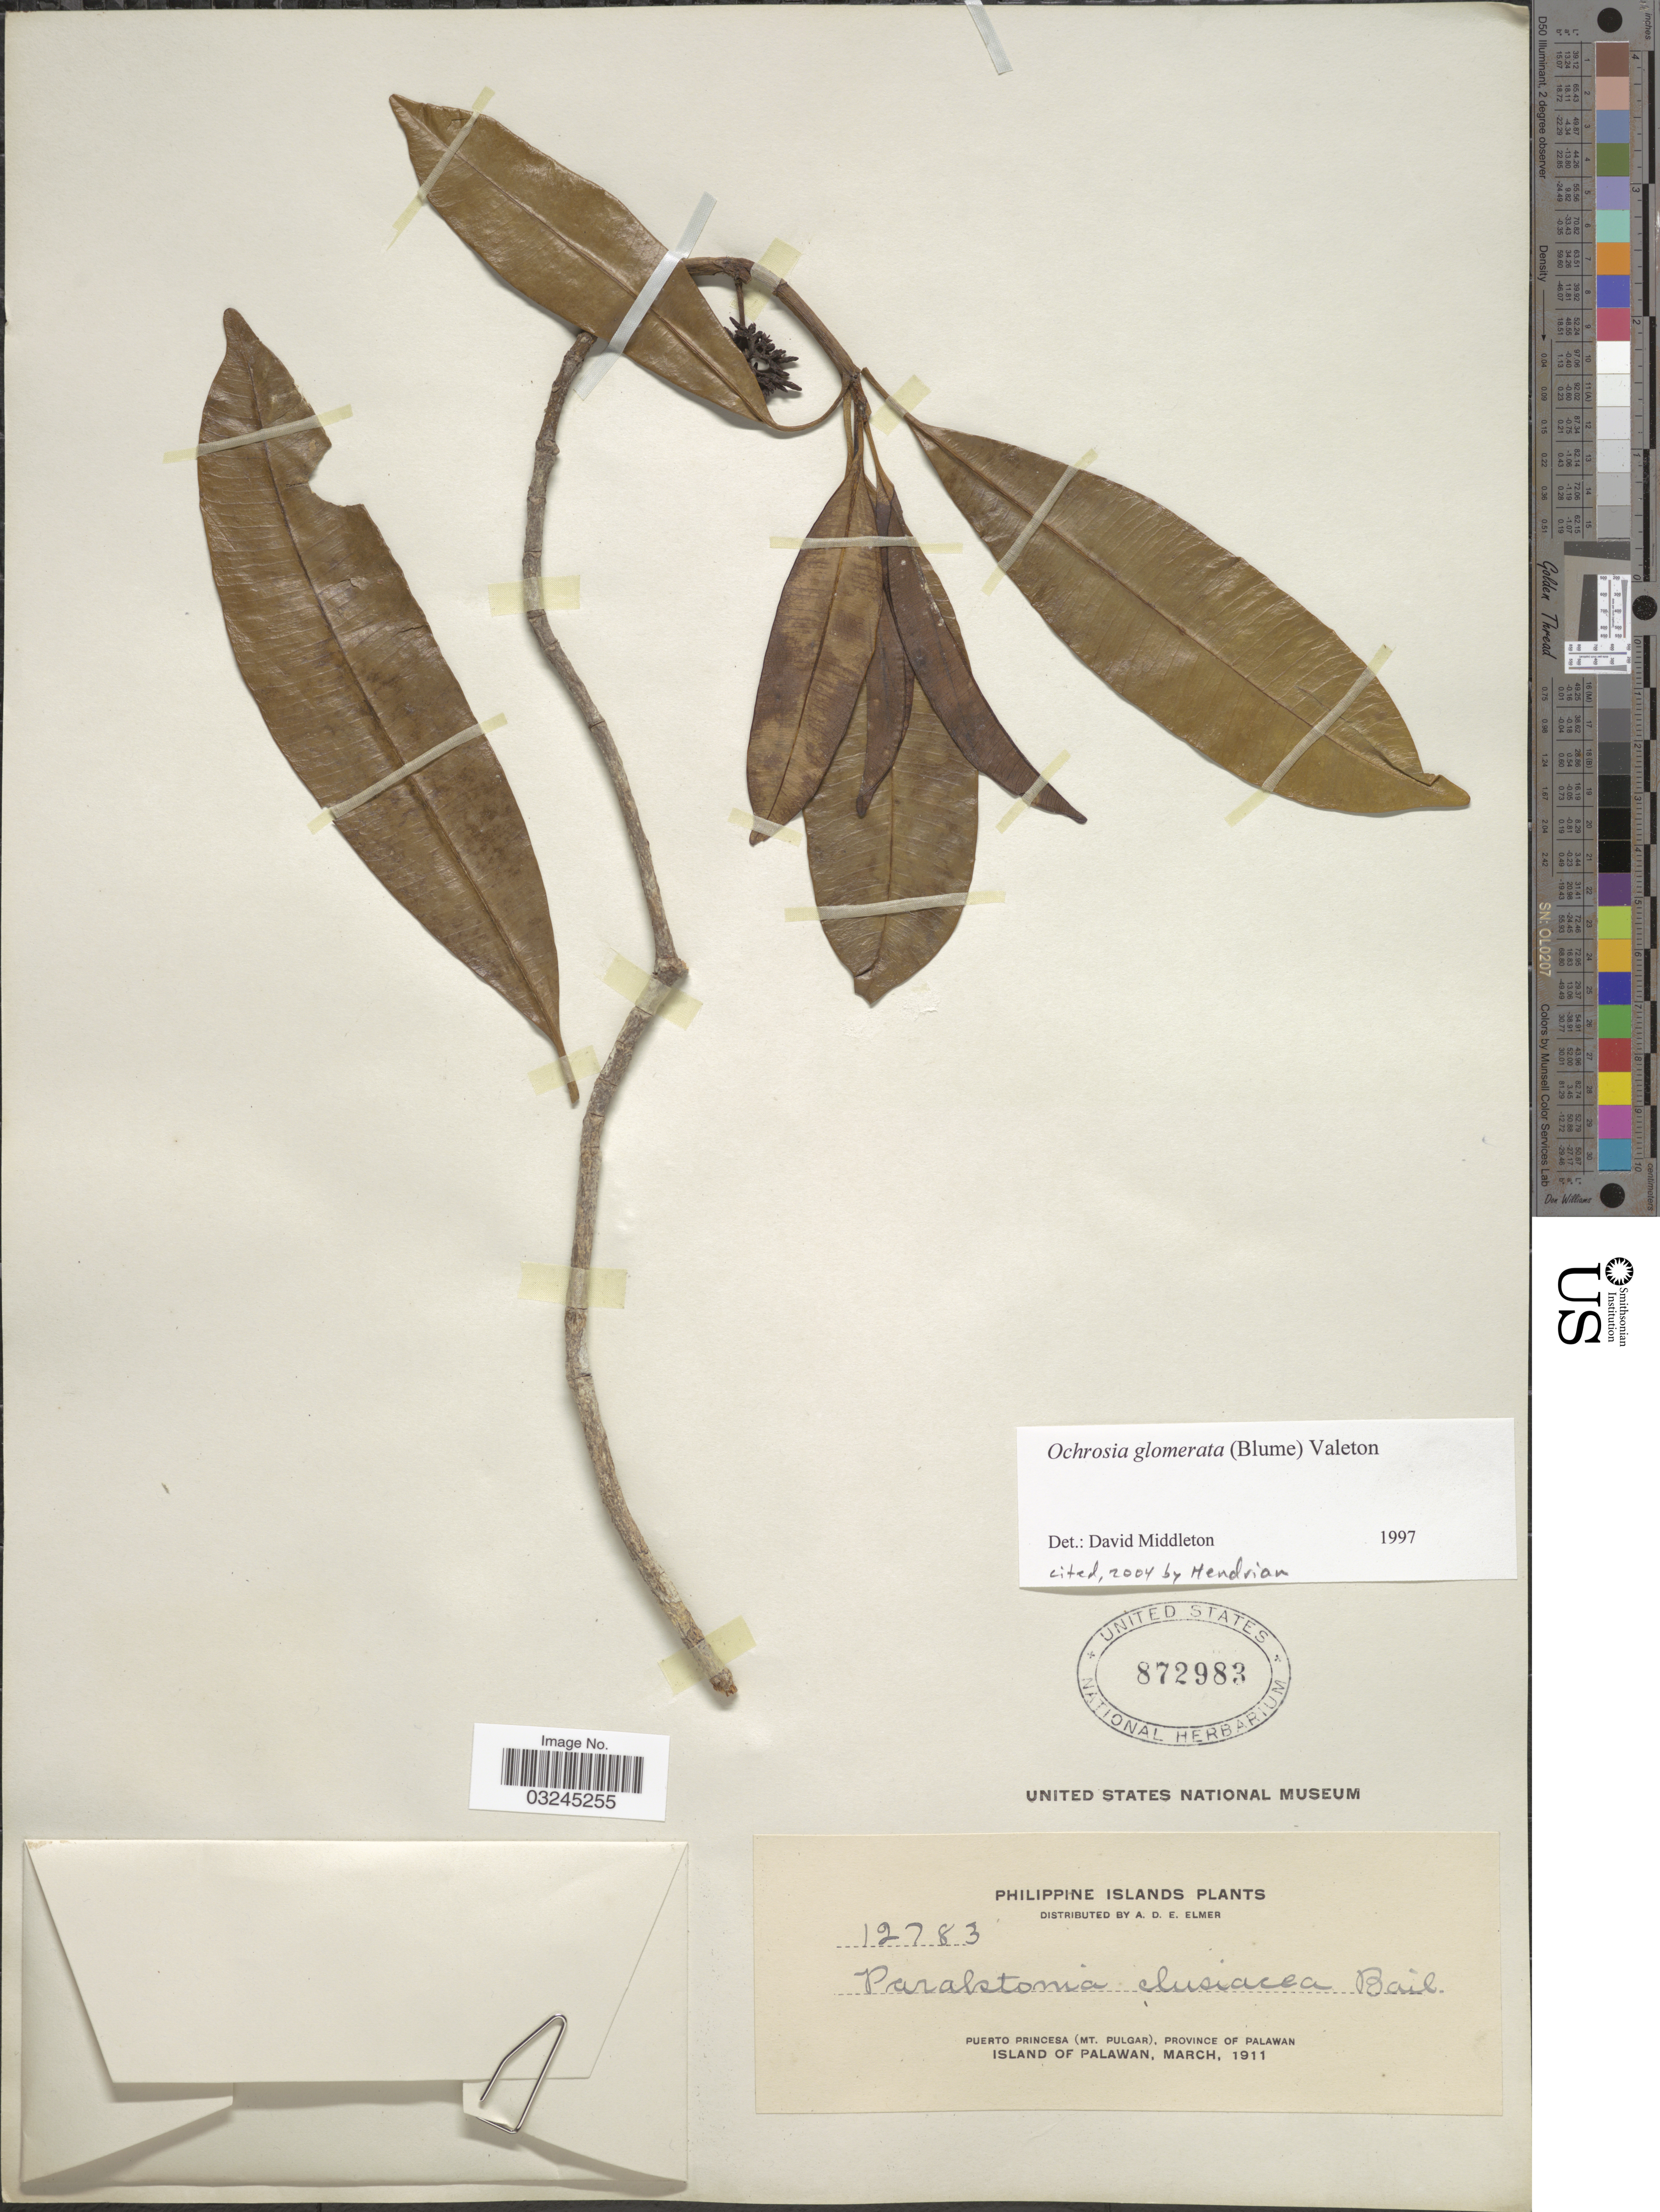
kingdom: Plantae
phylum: Tracheophyta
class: Magnoliopsida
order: Gentianales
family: Apocynaceae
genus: Ochrosia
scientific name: Ochrosia glomerata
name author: (Blume) F. Muell.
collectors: A. D. E. Elmer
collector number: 12783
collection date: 1911-03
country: Philippines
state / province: Mimaropa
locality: Puerto Princesa (Mt. Pulgar), Province of Palawan. Island of Palawan.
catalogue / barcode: US 872983